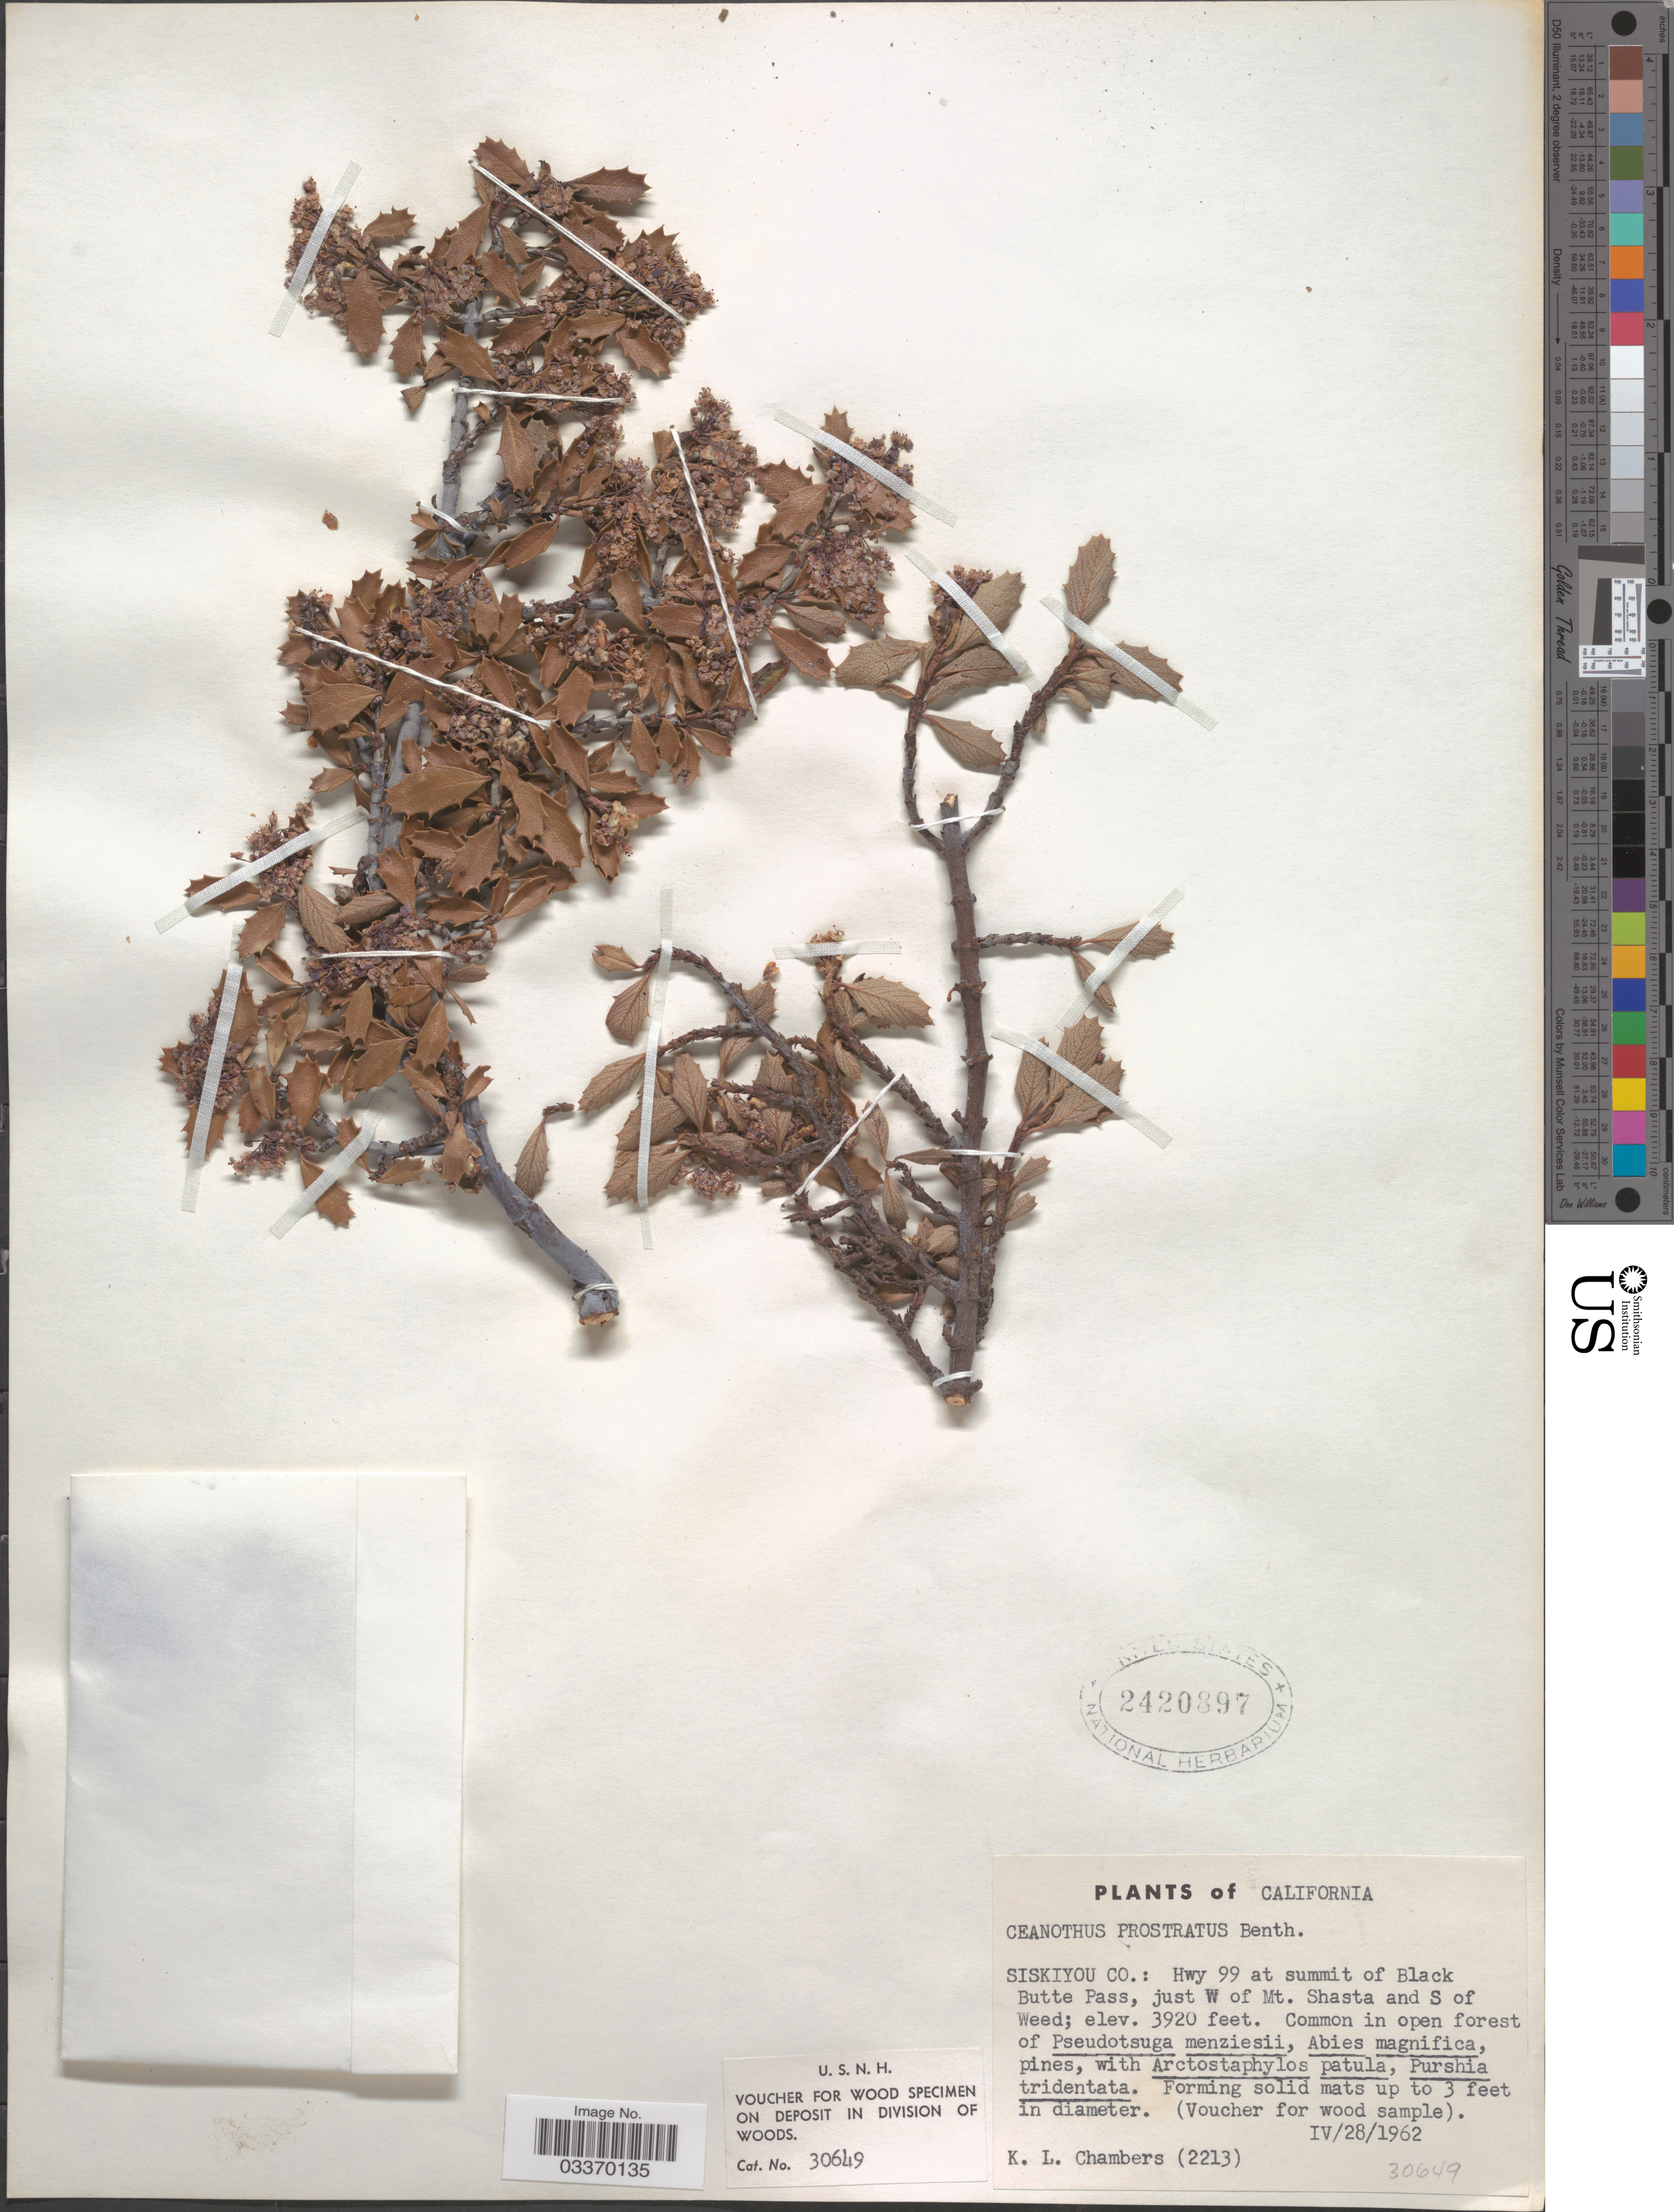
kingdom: Plantae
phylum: Tracheophyta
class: Magnoliopsida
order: Rosales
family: Rhamnaceae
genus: Ceanothus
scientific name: Ceanothus prostratus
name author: Benth.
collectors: K. Chambers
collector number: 2213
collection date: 1962-04-28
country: United States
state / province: California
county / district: Siskiyou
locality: Siskiyou Co.: Hwy 99 at summit of Black Butte Pass, just W of Mt. Shasta and S of Weed.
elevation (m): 1195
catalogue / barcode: US 2420897